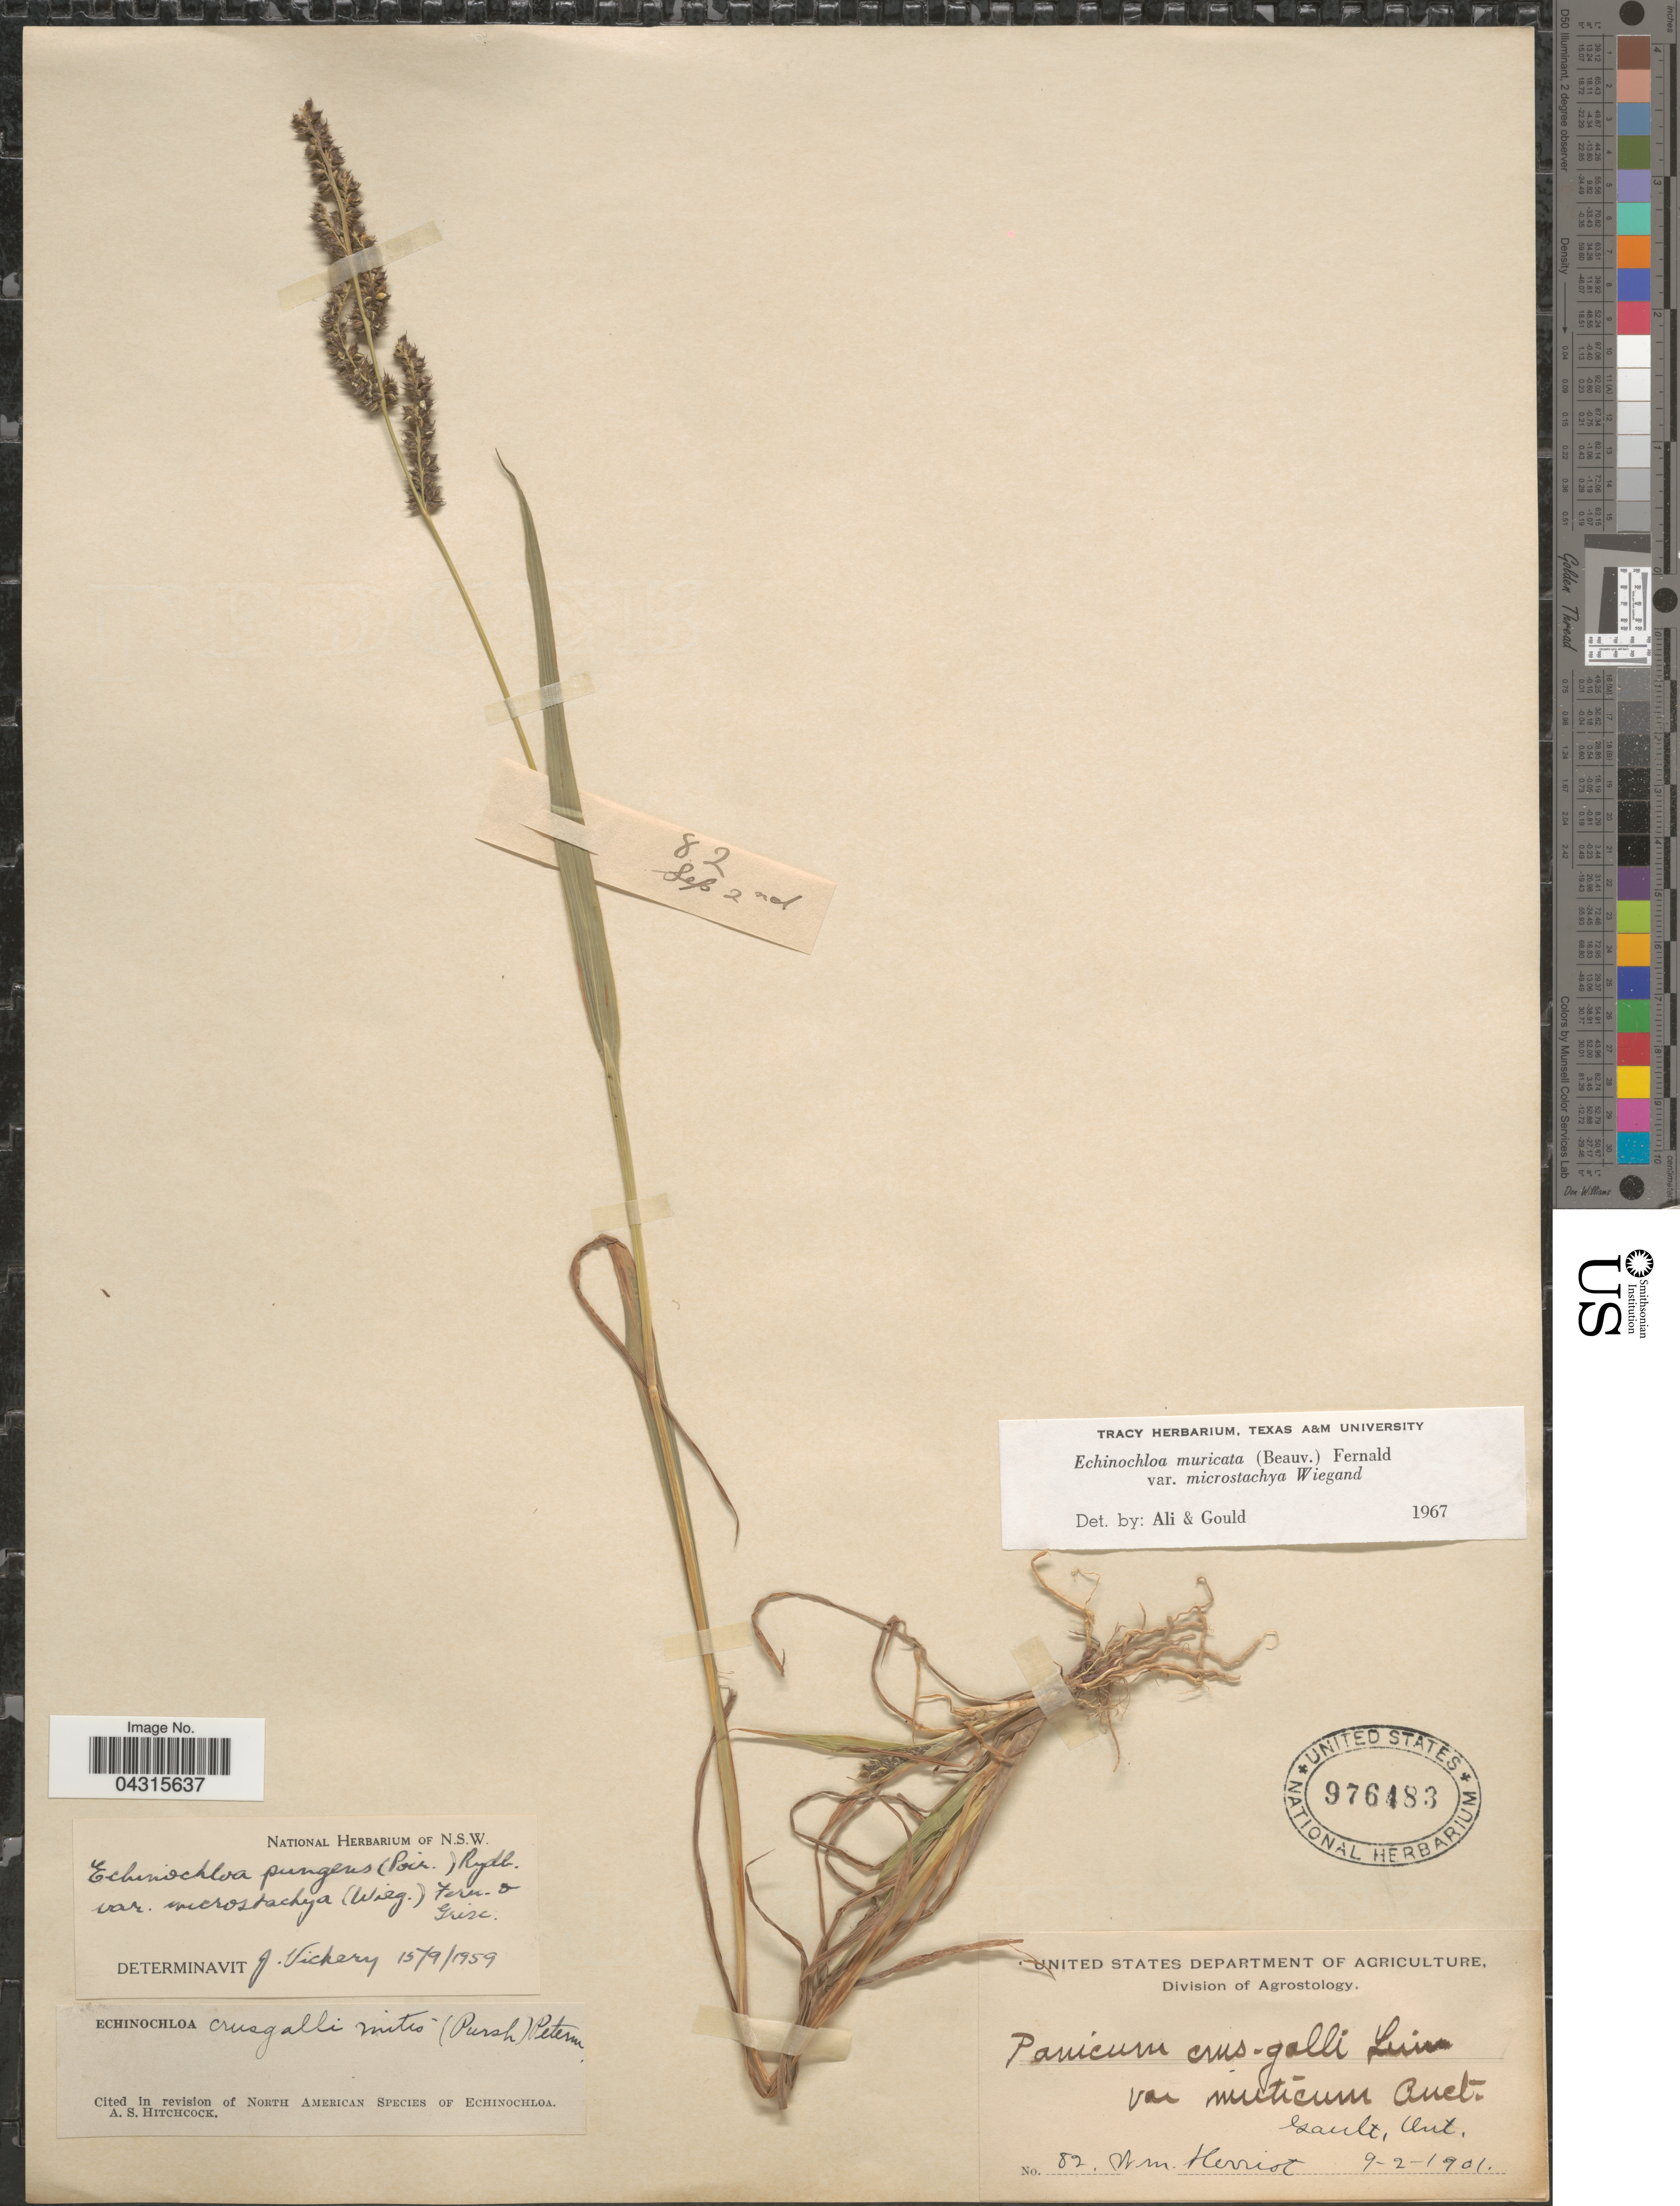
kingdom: Plantae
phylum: Tracheophyta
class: Liliopsida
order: Poales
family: Poaceae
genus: Echinochloa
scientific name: Echinochloa muricata var. microstachya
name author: Wiegand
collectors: W. Herriot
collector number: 82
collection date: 1901-02-09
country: Canada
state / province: Ontario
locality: Gault.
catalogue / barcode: US 976483